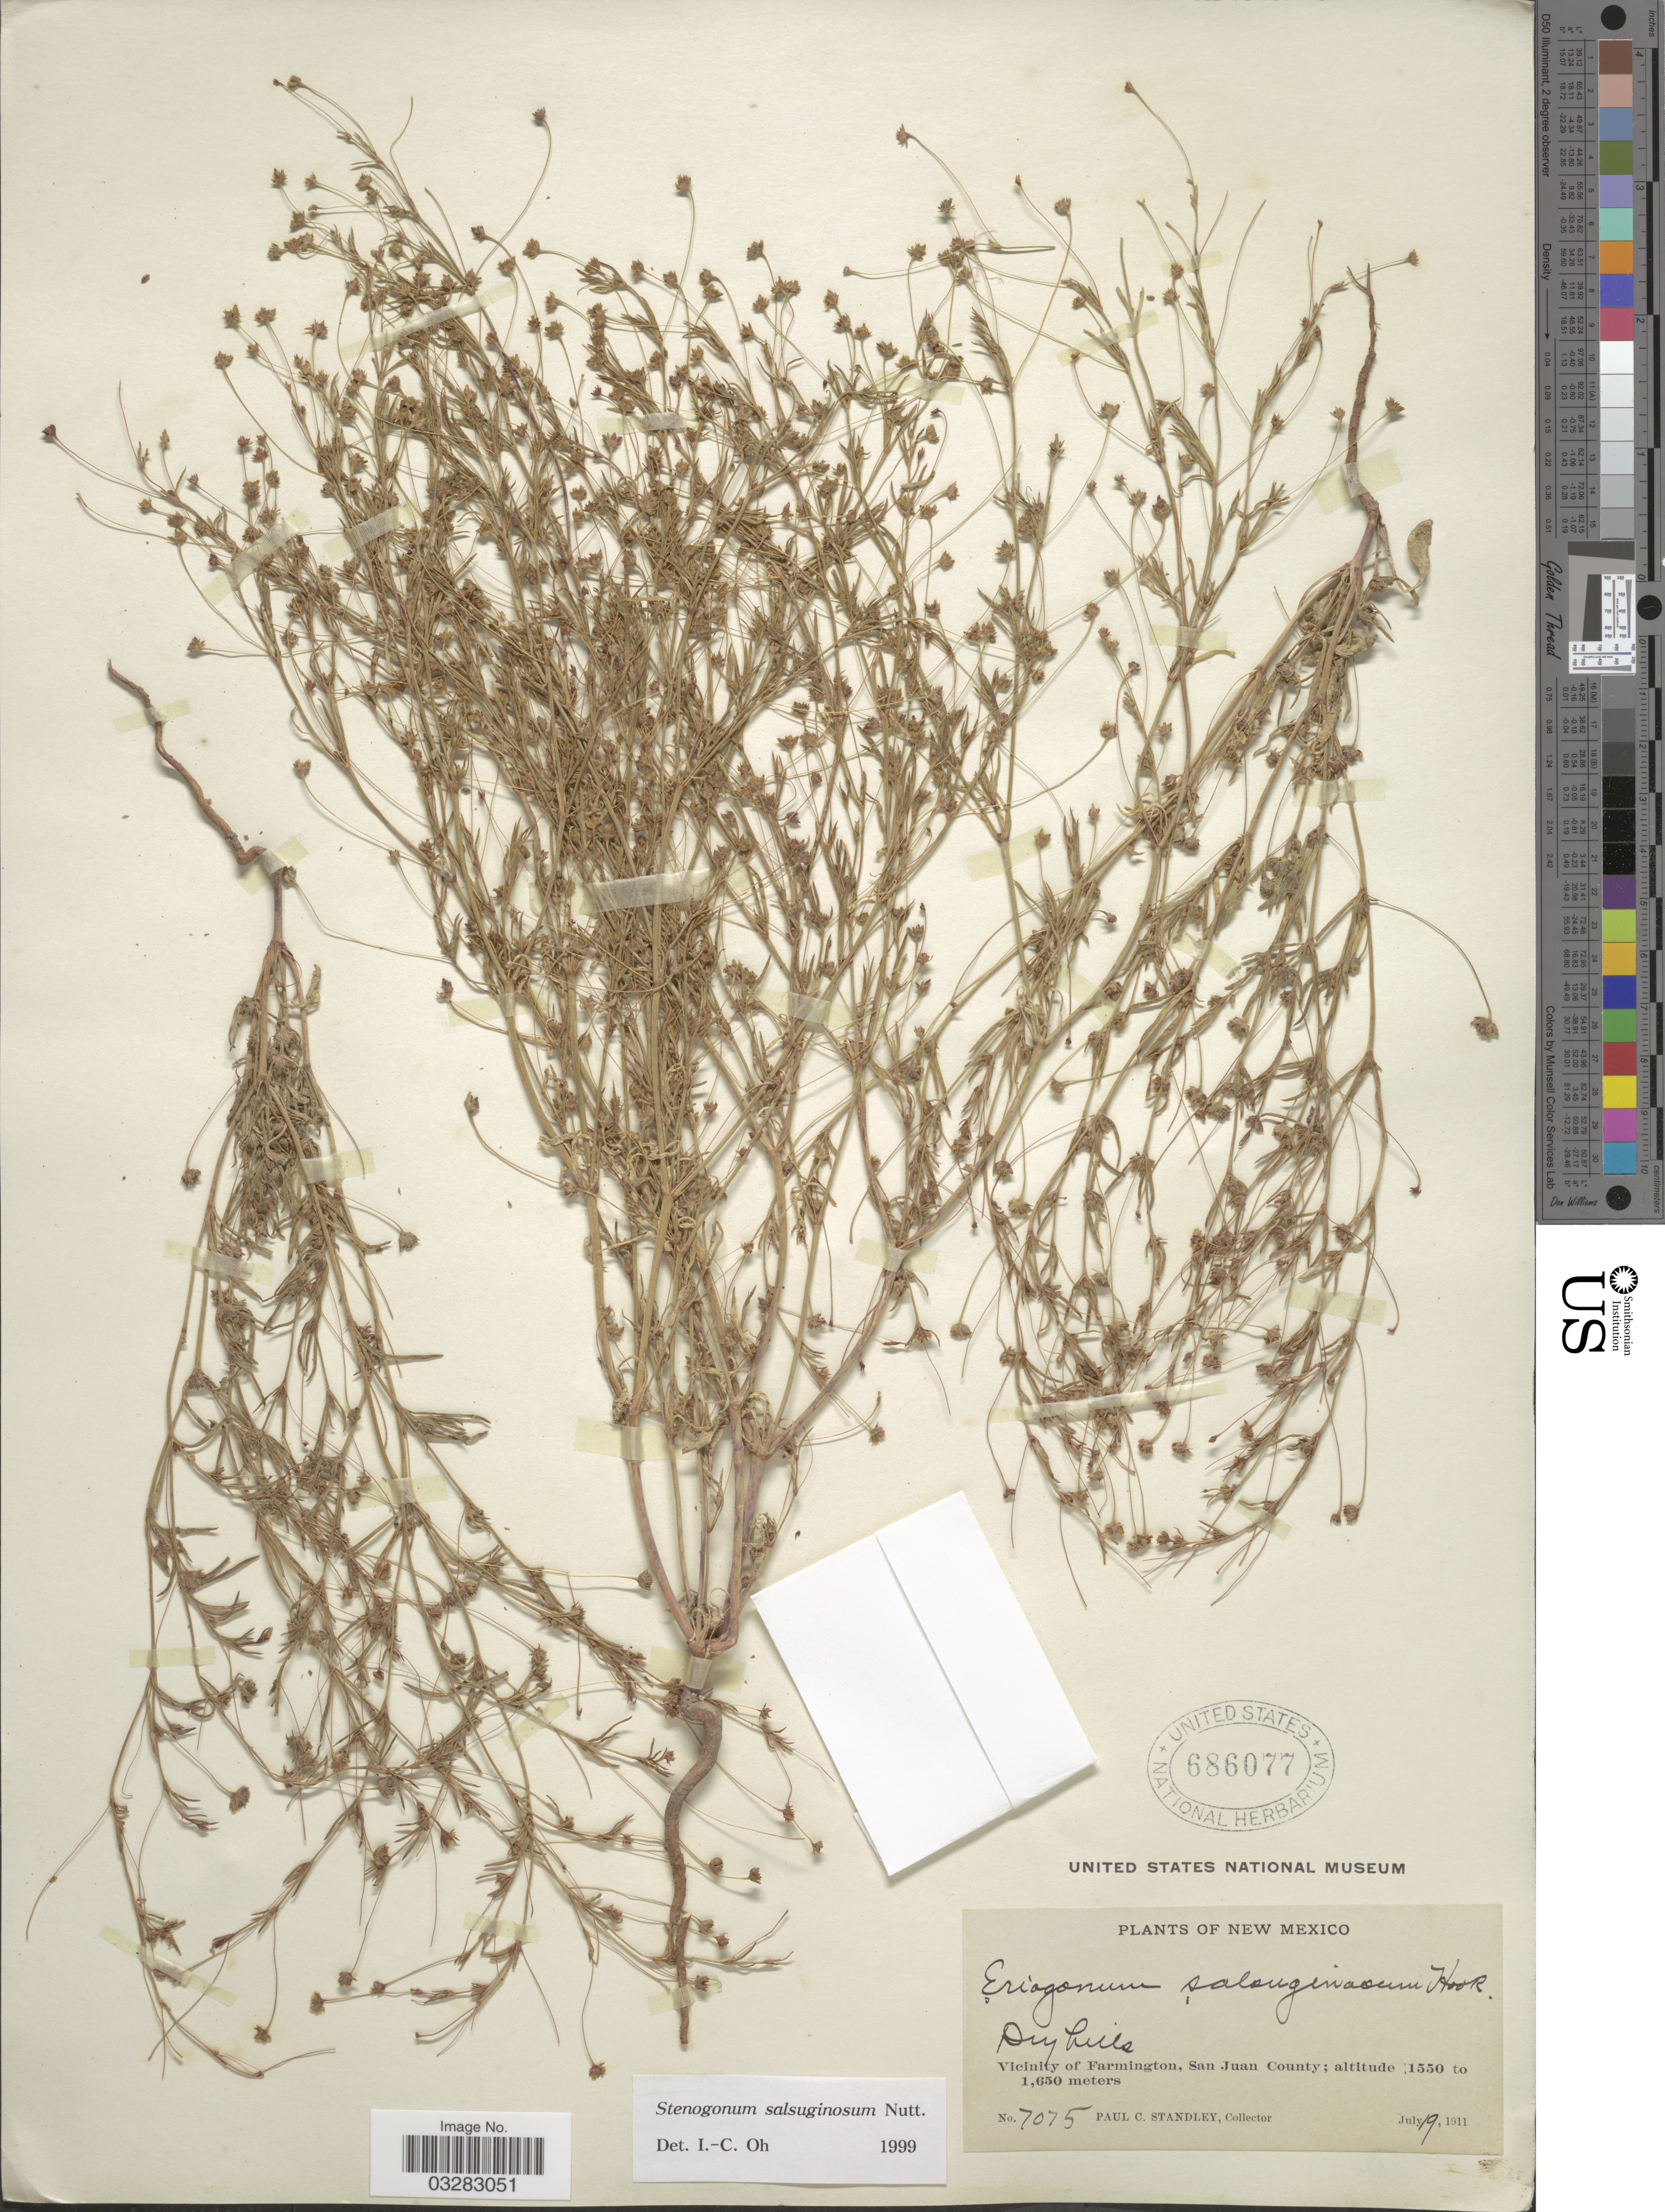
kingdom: Plantae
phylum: Tracheophyta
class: Magnoliopsida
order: Caryophyllales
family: Polygonaceae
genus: Stenogonum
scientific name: Stenogonum salsuginosum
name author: Nutt.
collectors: P. C. Standley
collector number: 7075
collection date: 1911-07-19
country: United States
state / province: New Mexico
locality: Vicinity of Farmington, San Juan County.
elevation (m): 1550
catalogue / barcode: US 686077